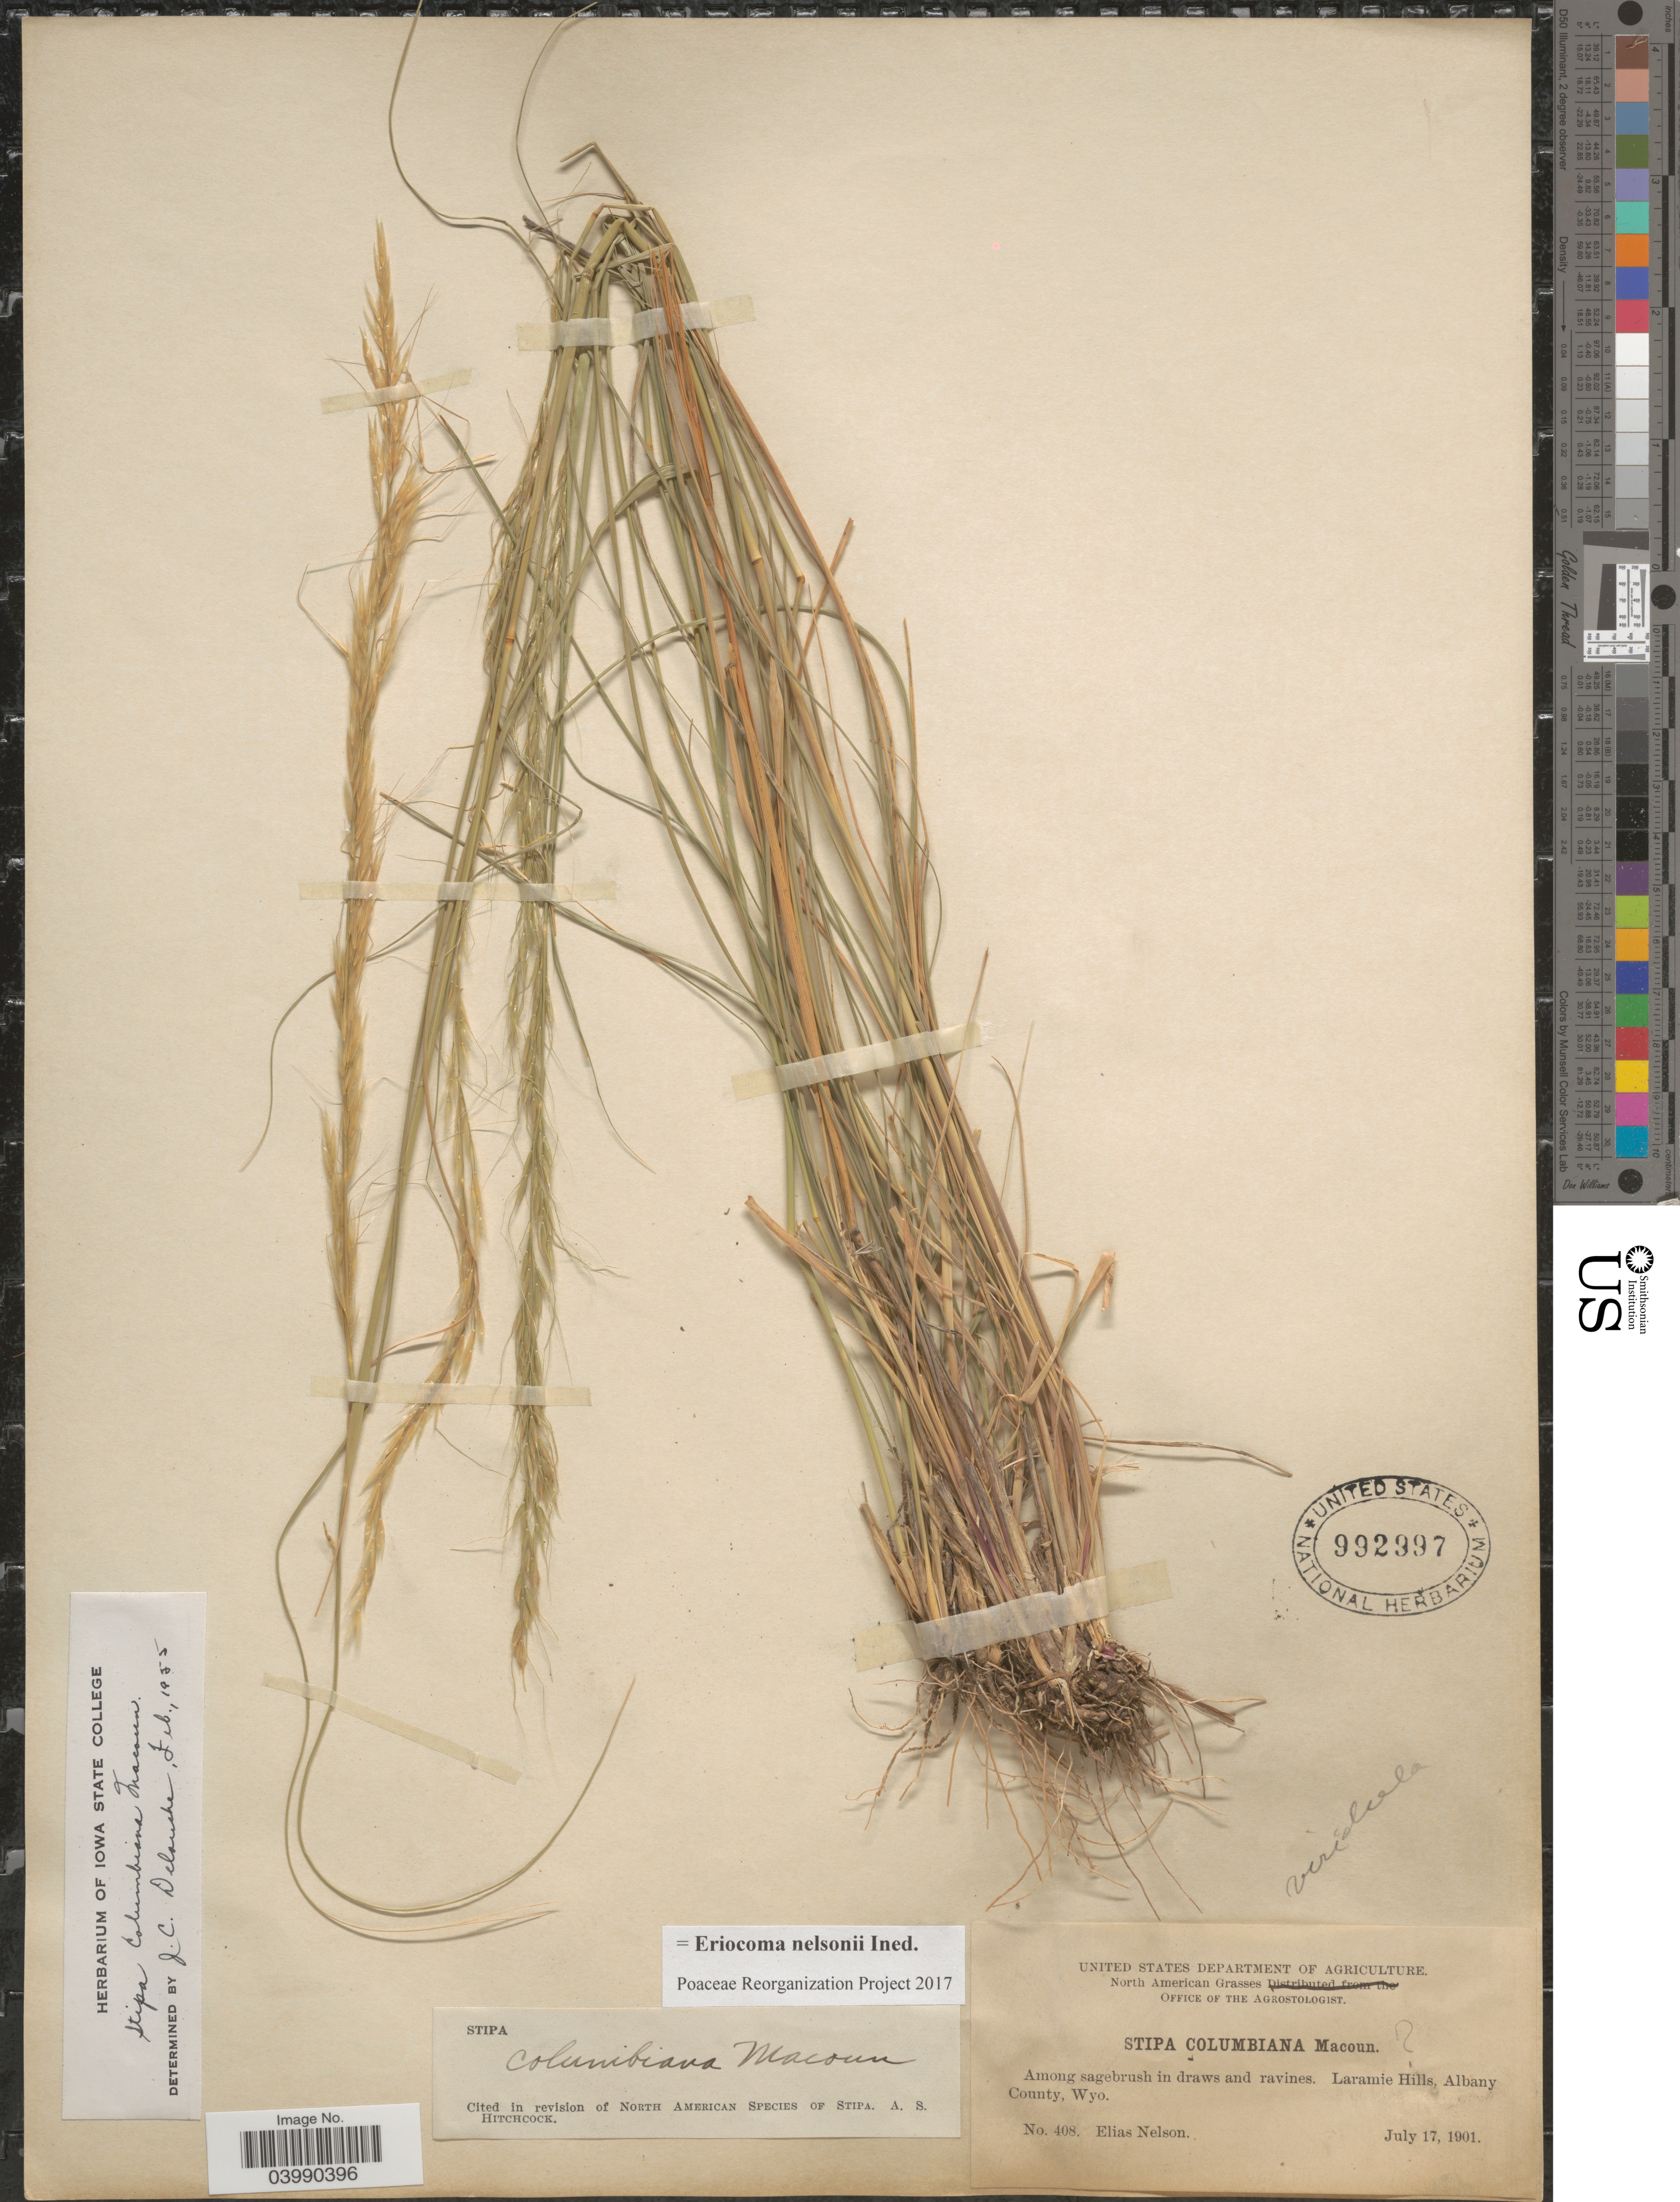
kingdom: Plantae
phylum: Tracheophyta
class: Liliopsida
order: Poales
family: Poaceae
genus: Eriocoma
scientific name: Eriocoma nelsonii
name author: (Scribn.) Romasch.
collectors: E. Nelson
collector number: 408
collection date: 1901-07-17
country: United States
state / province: Wyoming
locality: Among sagebrush in draws and ravines. Laramie Hills, Albany County.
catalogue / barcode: US 992997